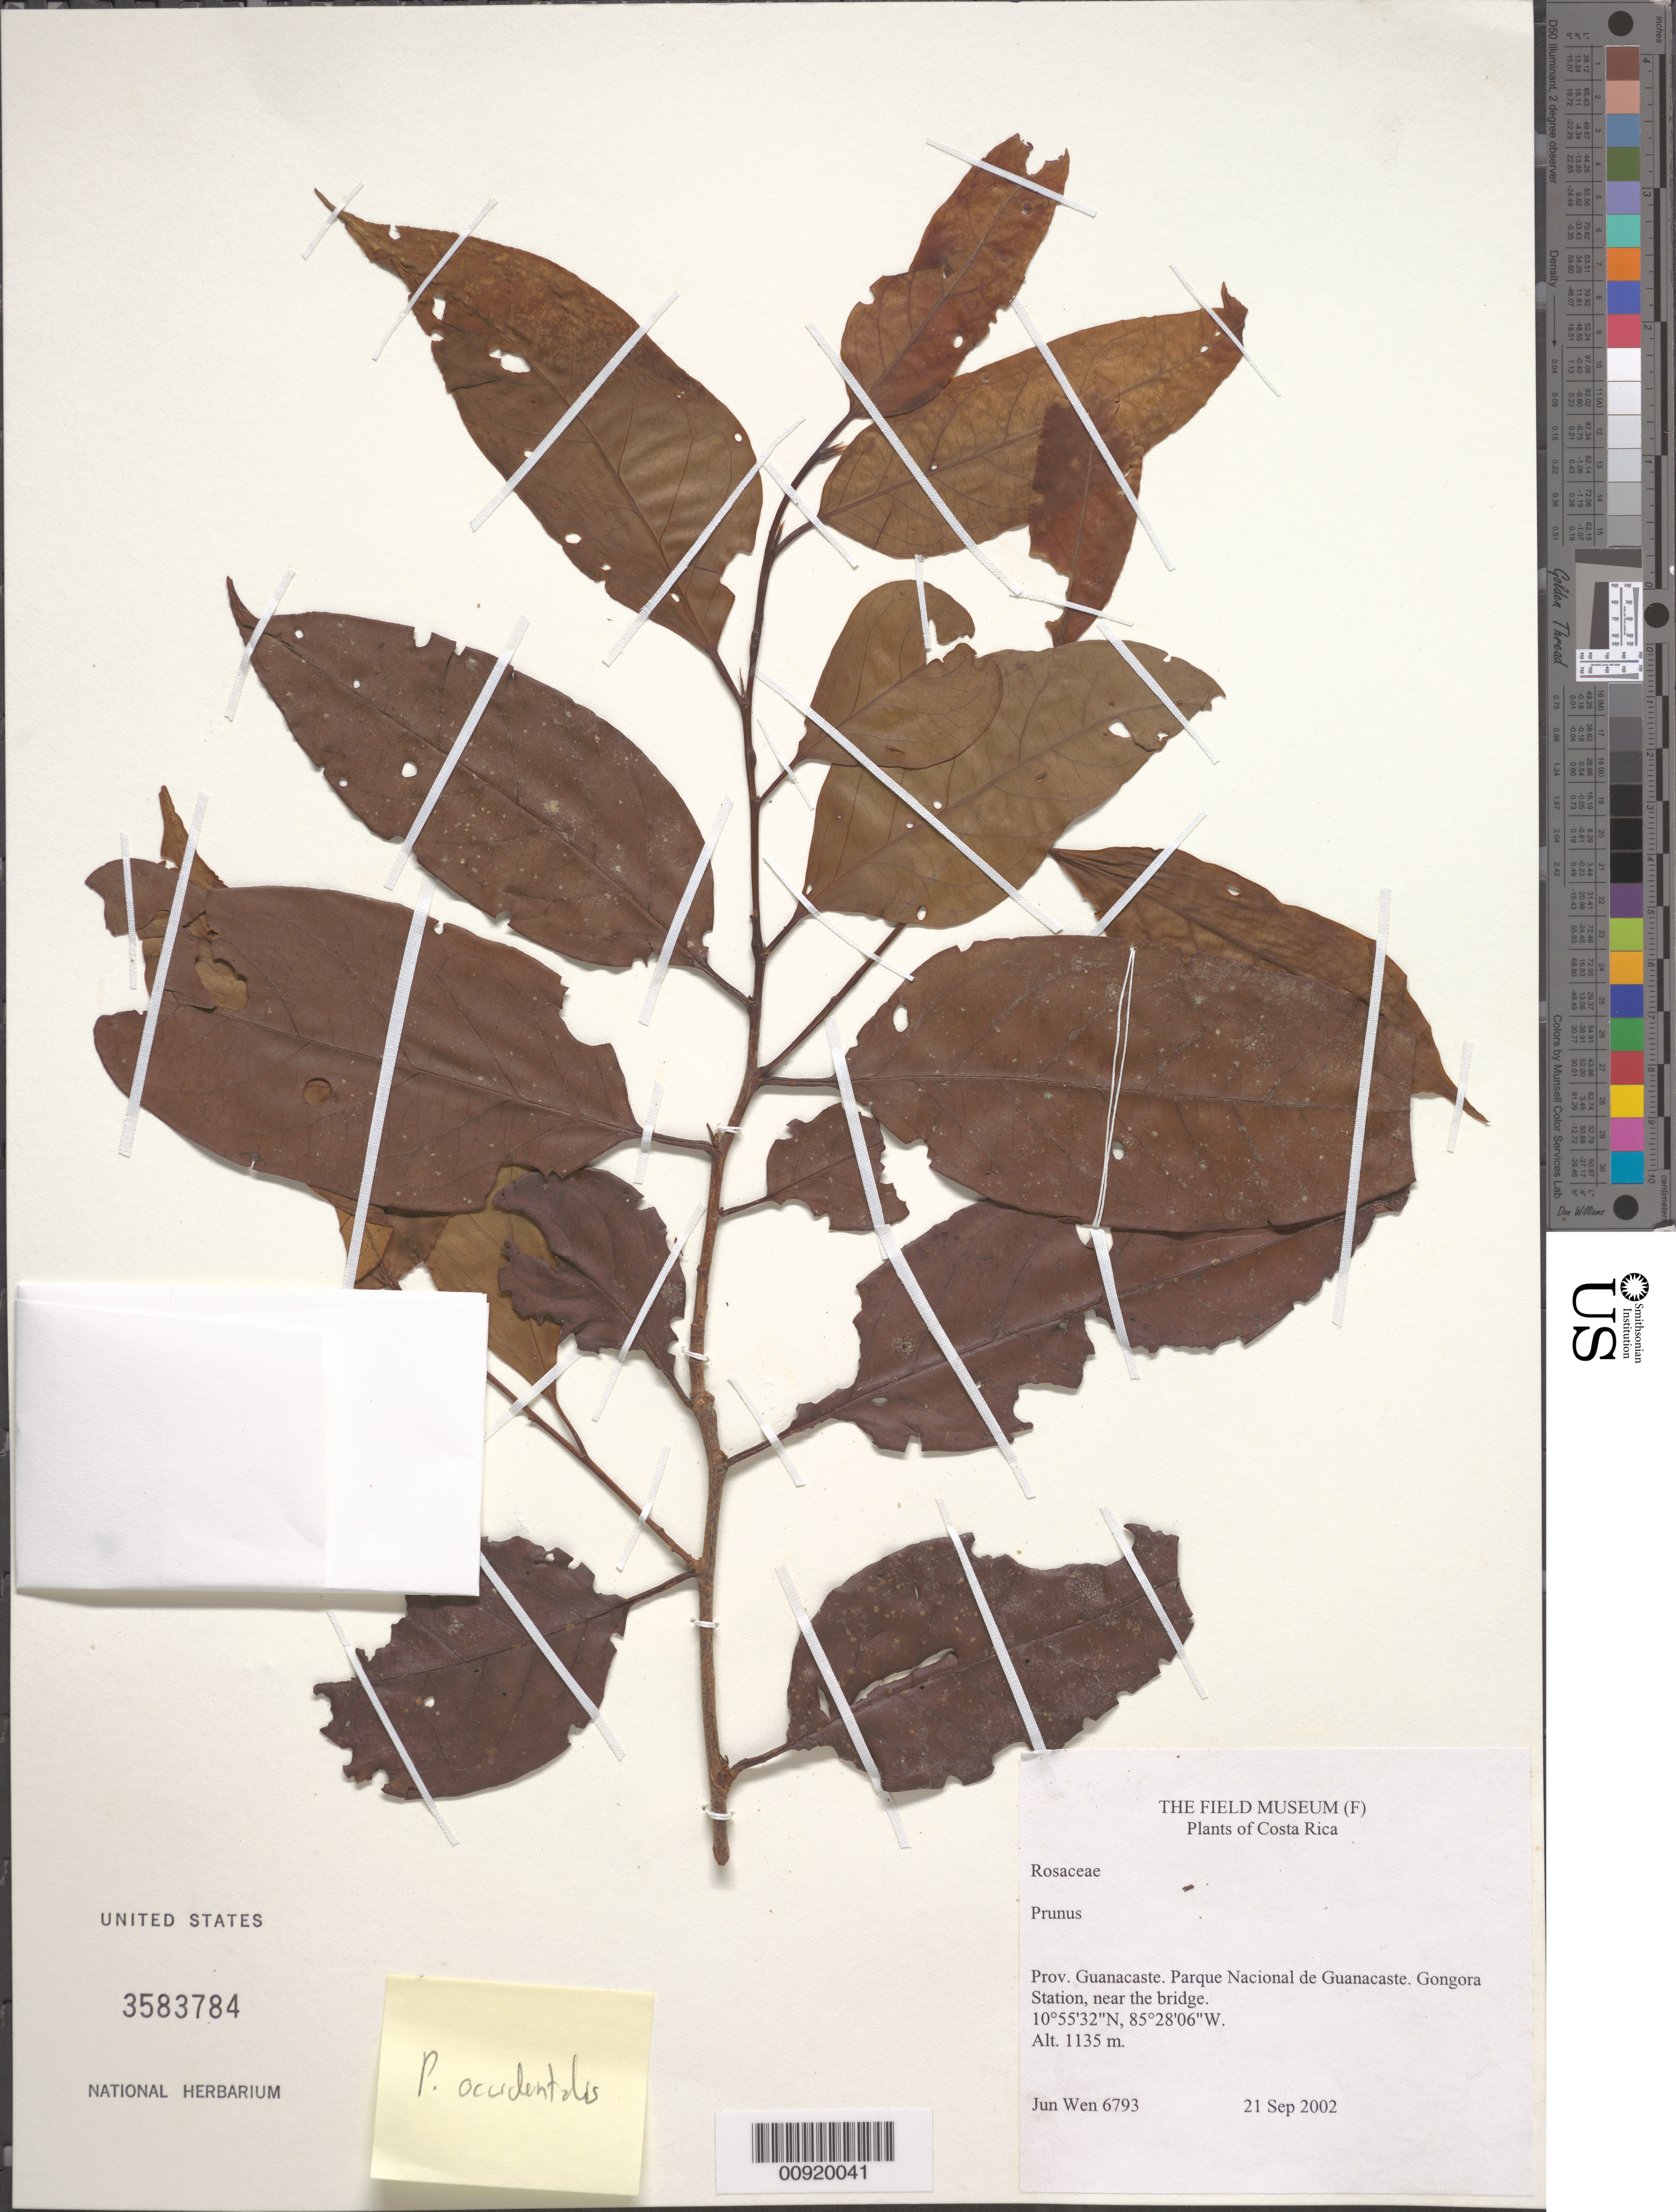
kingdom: Plantae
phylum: Tracheophyta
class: Magnoliopsida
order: Rosales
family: Rosaceae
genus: Prunus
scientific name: Prunus occidentalis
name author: Sw.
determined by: Pérez-Zabala, Jorge A.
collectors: J. Wen & R. Aguilar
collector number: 6793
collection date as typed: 21 Sep 2002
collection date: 2002-09-21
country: Costa Rica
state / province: Guanacaste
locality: Parque Nacional de Guanacaste. Gongora Station, near the bridge.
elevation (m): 1135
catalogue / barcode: US 3583784